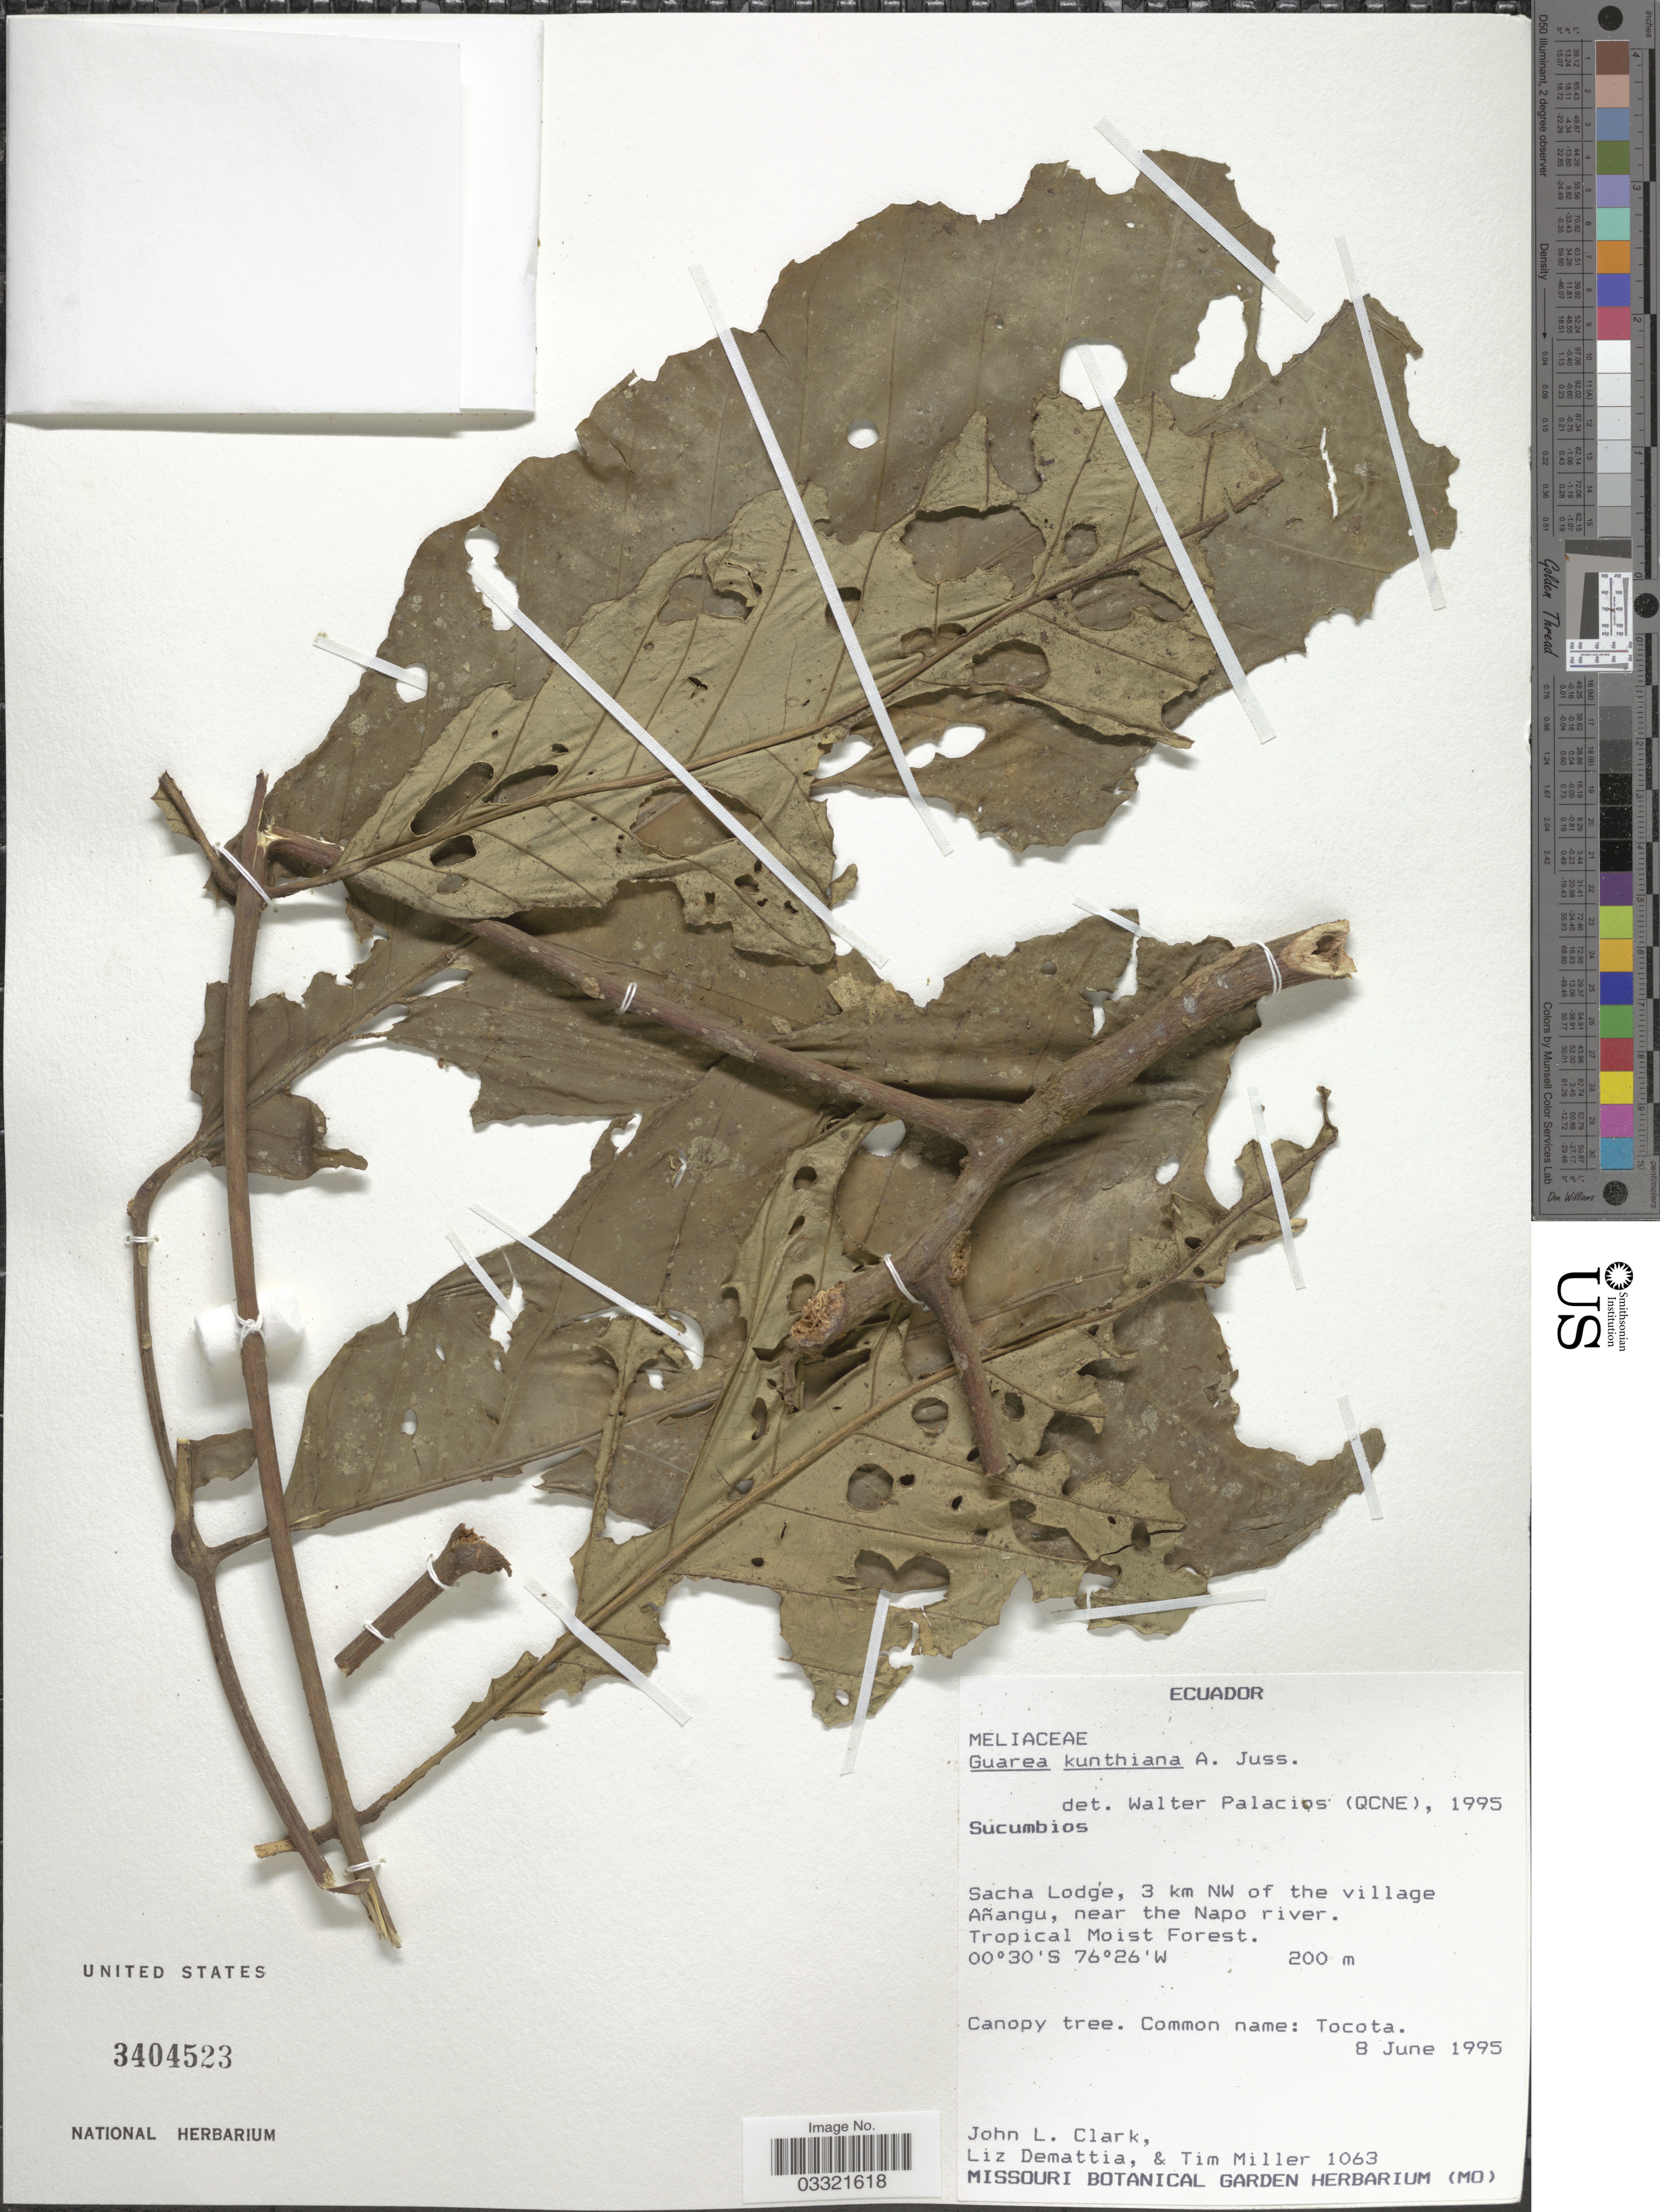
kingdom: Plantae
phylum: Tracheophyta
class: Magnoliopsida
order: Sapindales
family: Meliaceae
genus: Guarea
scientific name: Guarea kunthiana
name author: A. Juss.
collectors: J. L. Clark, L. Demattia & T. Miller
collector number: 1063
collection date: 1995-06-08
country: Ecuador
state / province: Sucumbíos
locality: Sacha Lodge, 3 km NW of the village Añangu, near the Napo river.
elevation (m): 200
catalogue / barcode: US 3404523